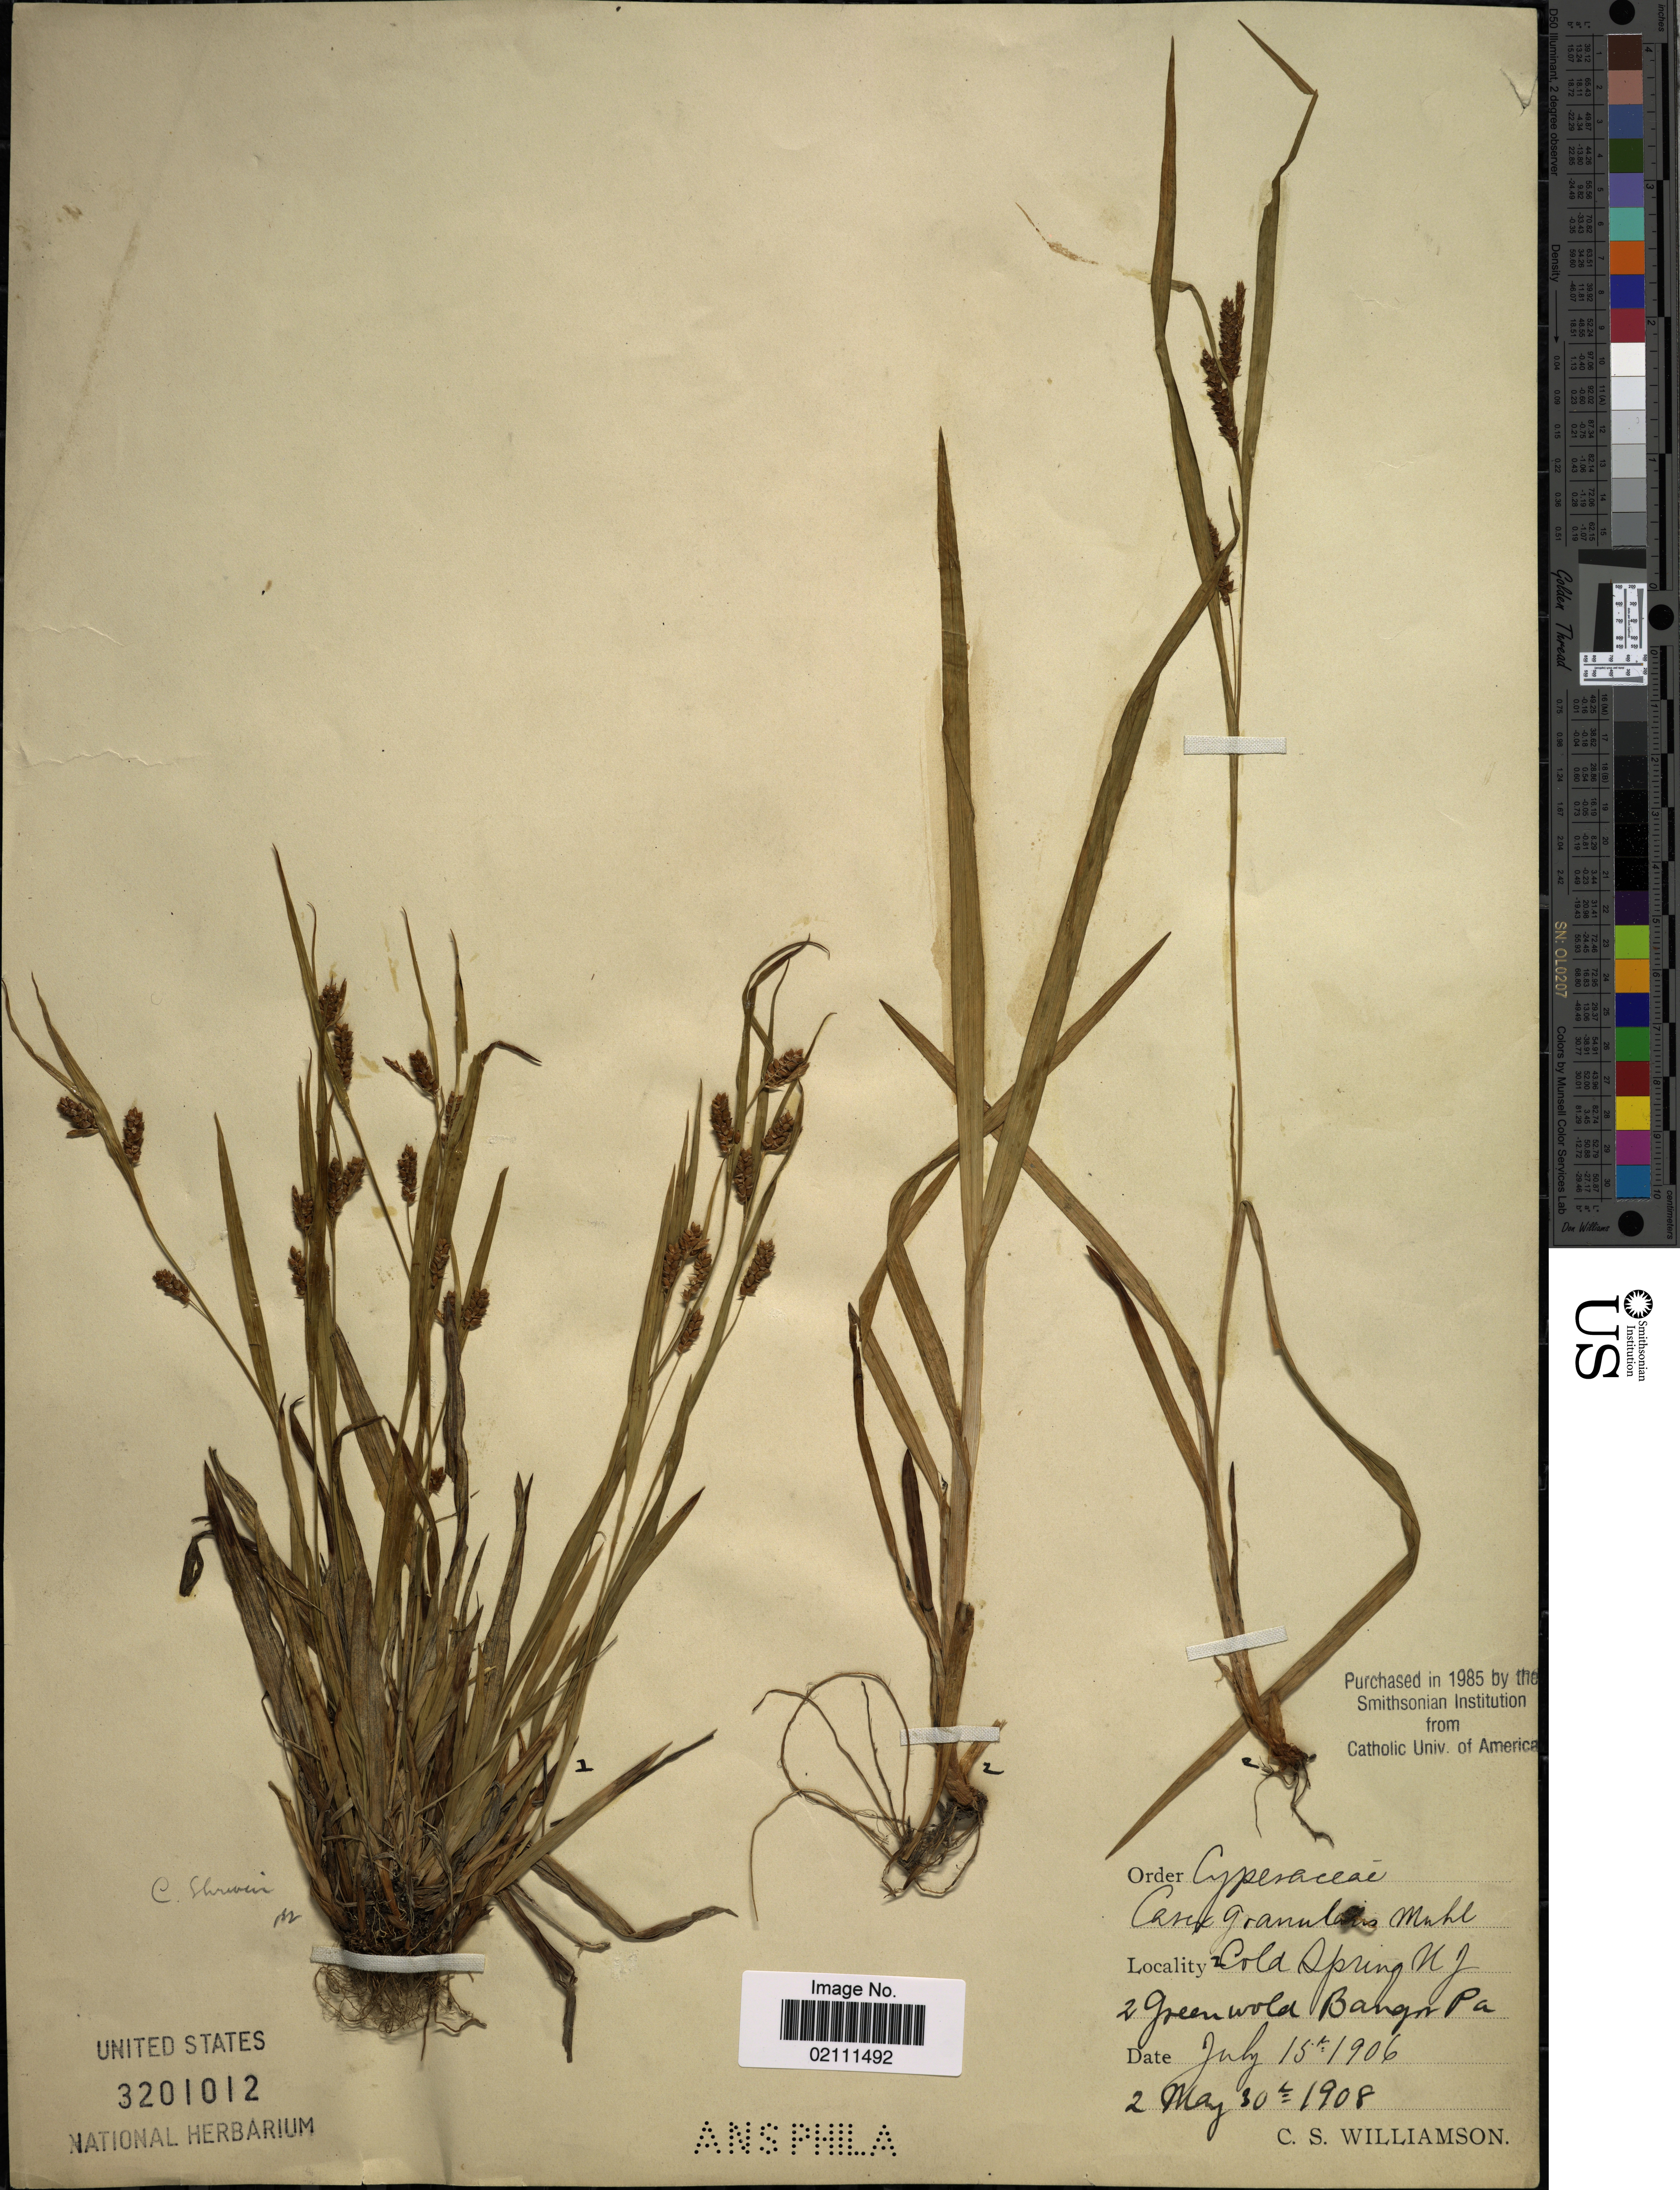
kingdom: Plantae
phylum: Tracheophyta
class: Liliopsida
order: Poales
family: Cyperaceae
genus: Carex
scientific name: Carex granularis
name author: Muhl. ex Willd.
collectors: C. Williamson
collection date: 1908-05-30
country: United States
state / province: Pennsylvania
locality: Greenwold Bangor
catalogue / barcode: US 3201012-2